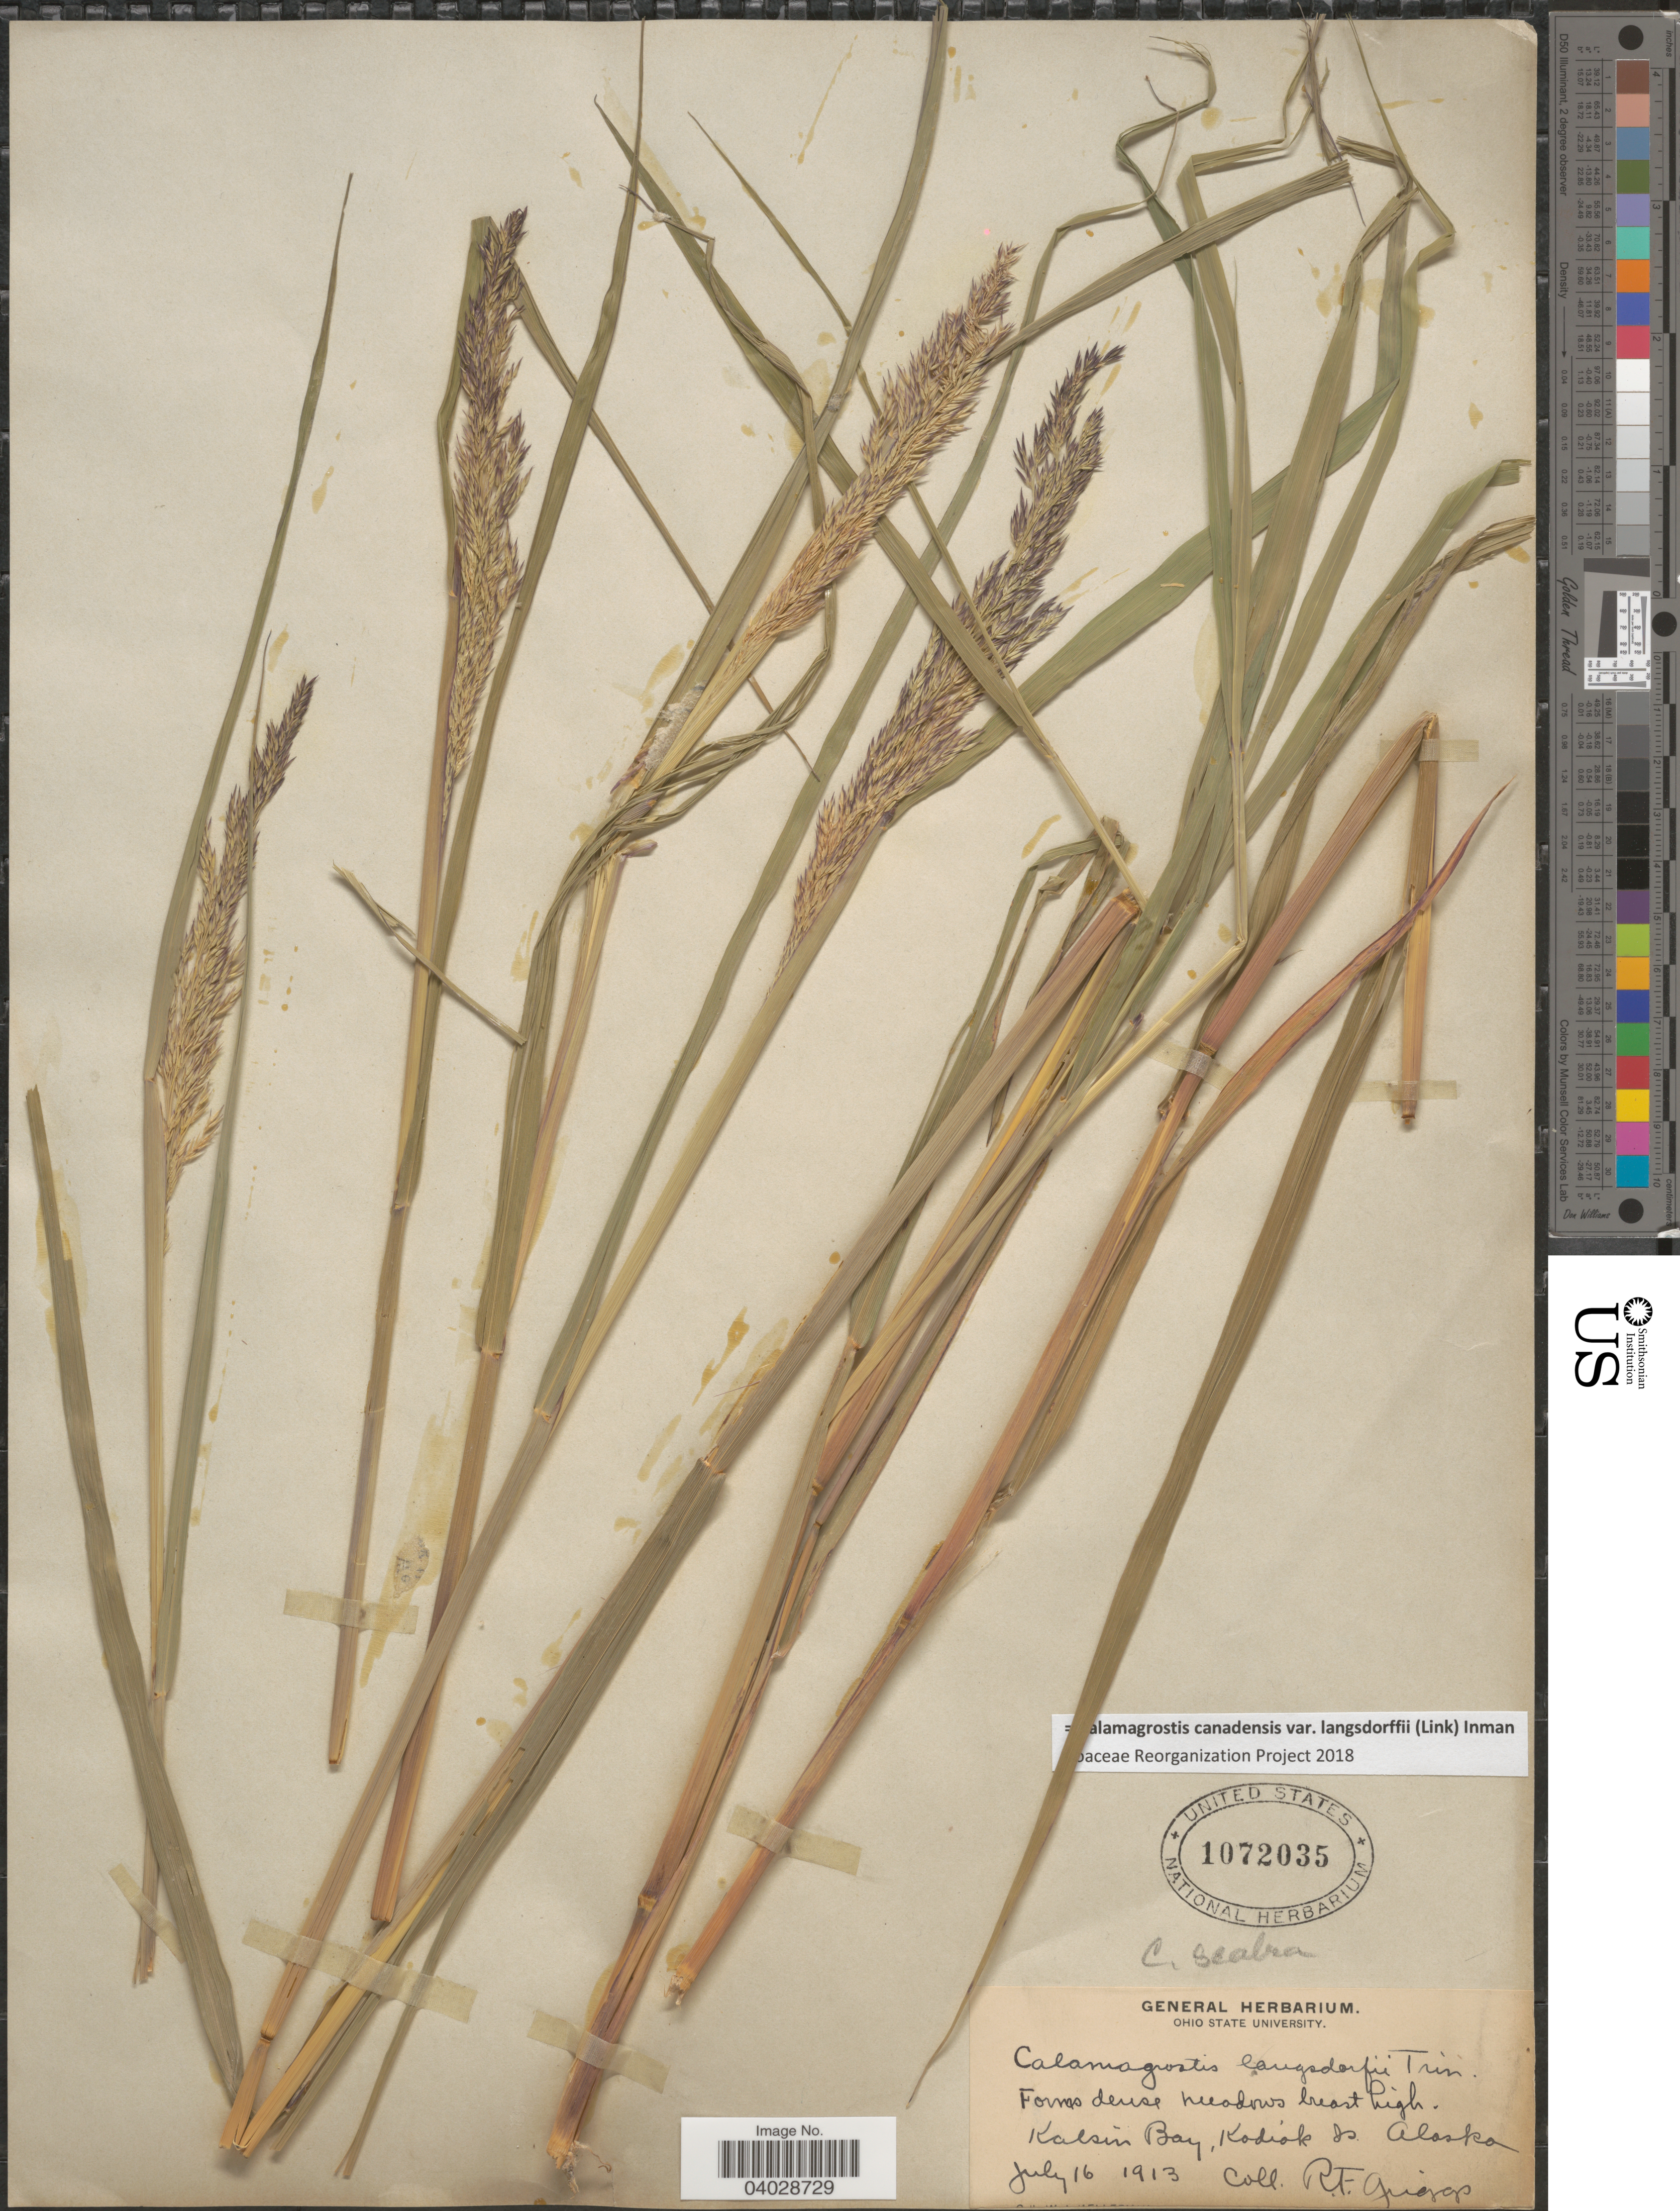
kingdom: Plantae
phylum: Tracheophyta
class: Liliopsida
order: Poales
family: Poaceae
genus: Calamagrostis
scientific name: Calamagrostis canadensis var. langsdorffii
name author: (Link) Inman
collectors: R. F. Griggs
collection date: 1913-07-16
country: United States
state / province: Alaska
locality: Kalsin Bay, Kodiak Is.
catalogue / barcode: US 1072035